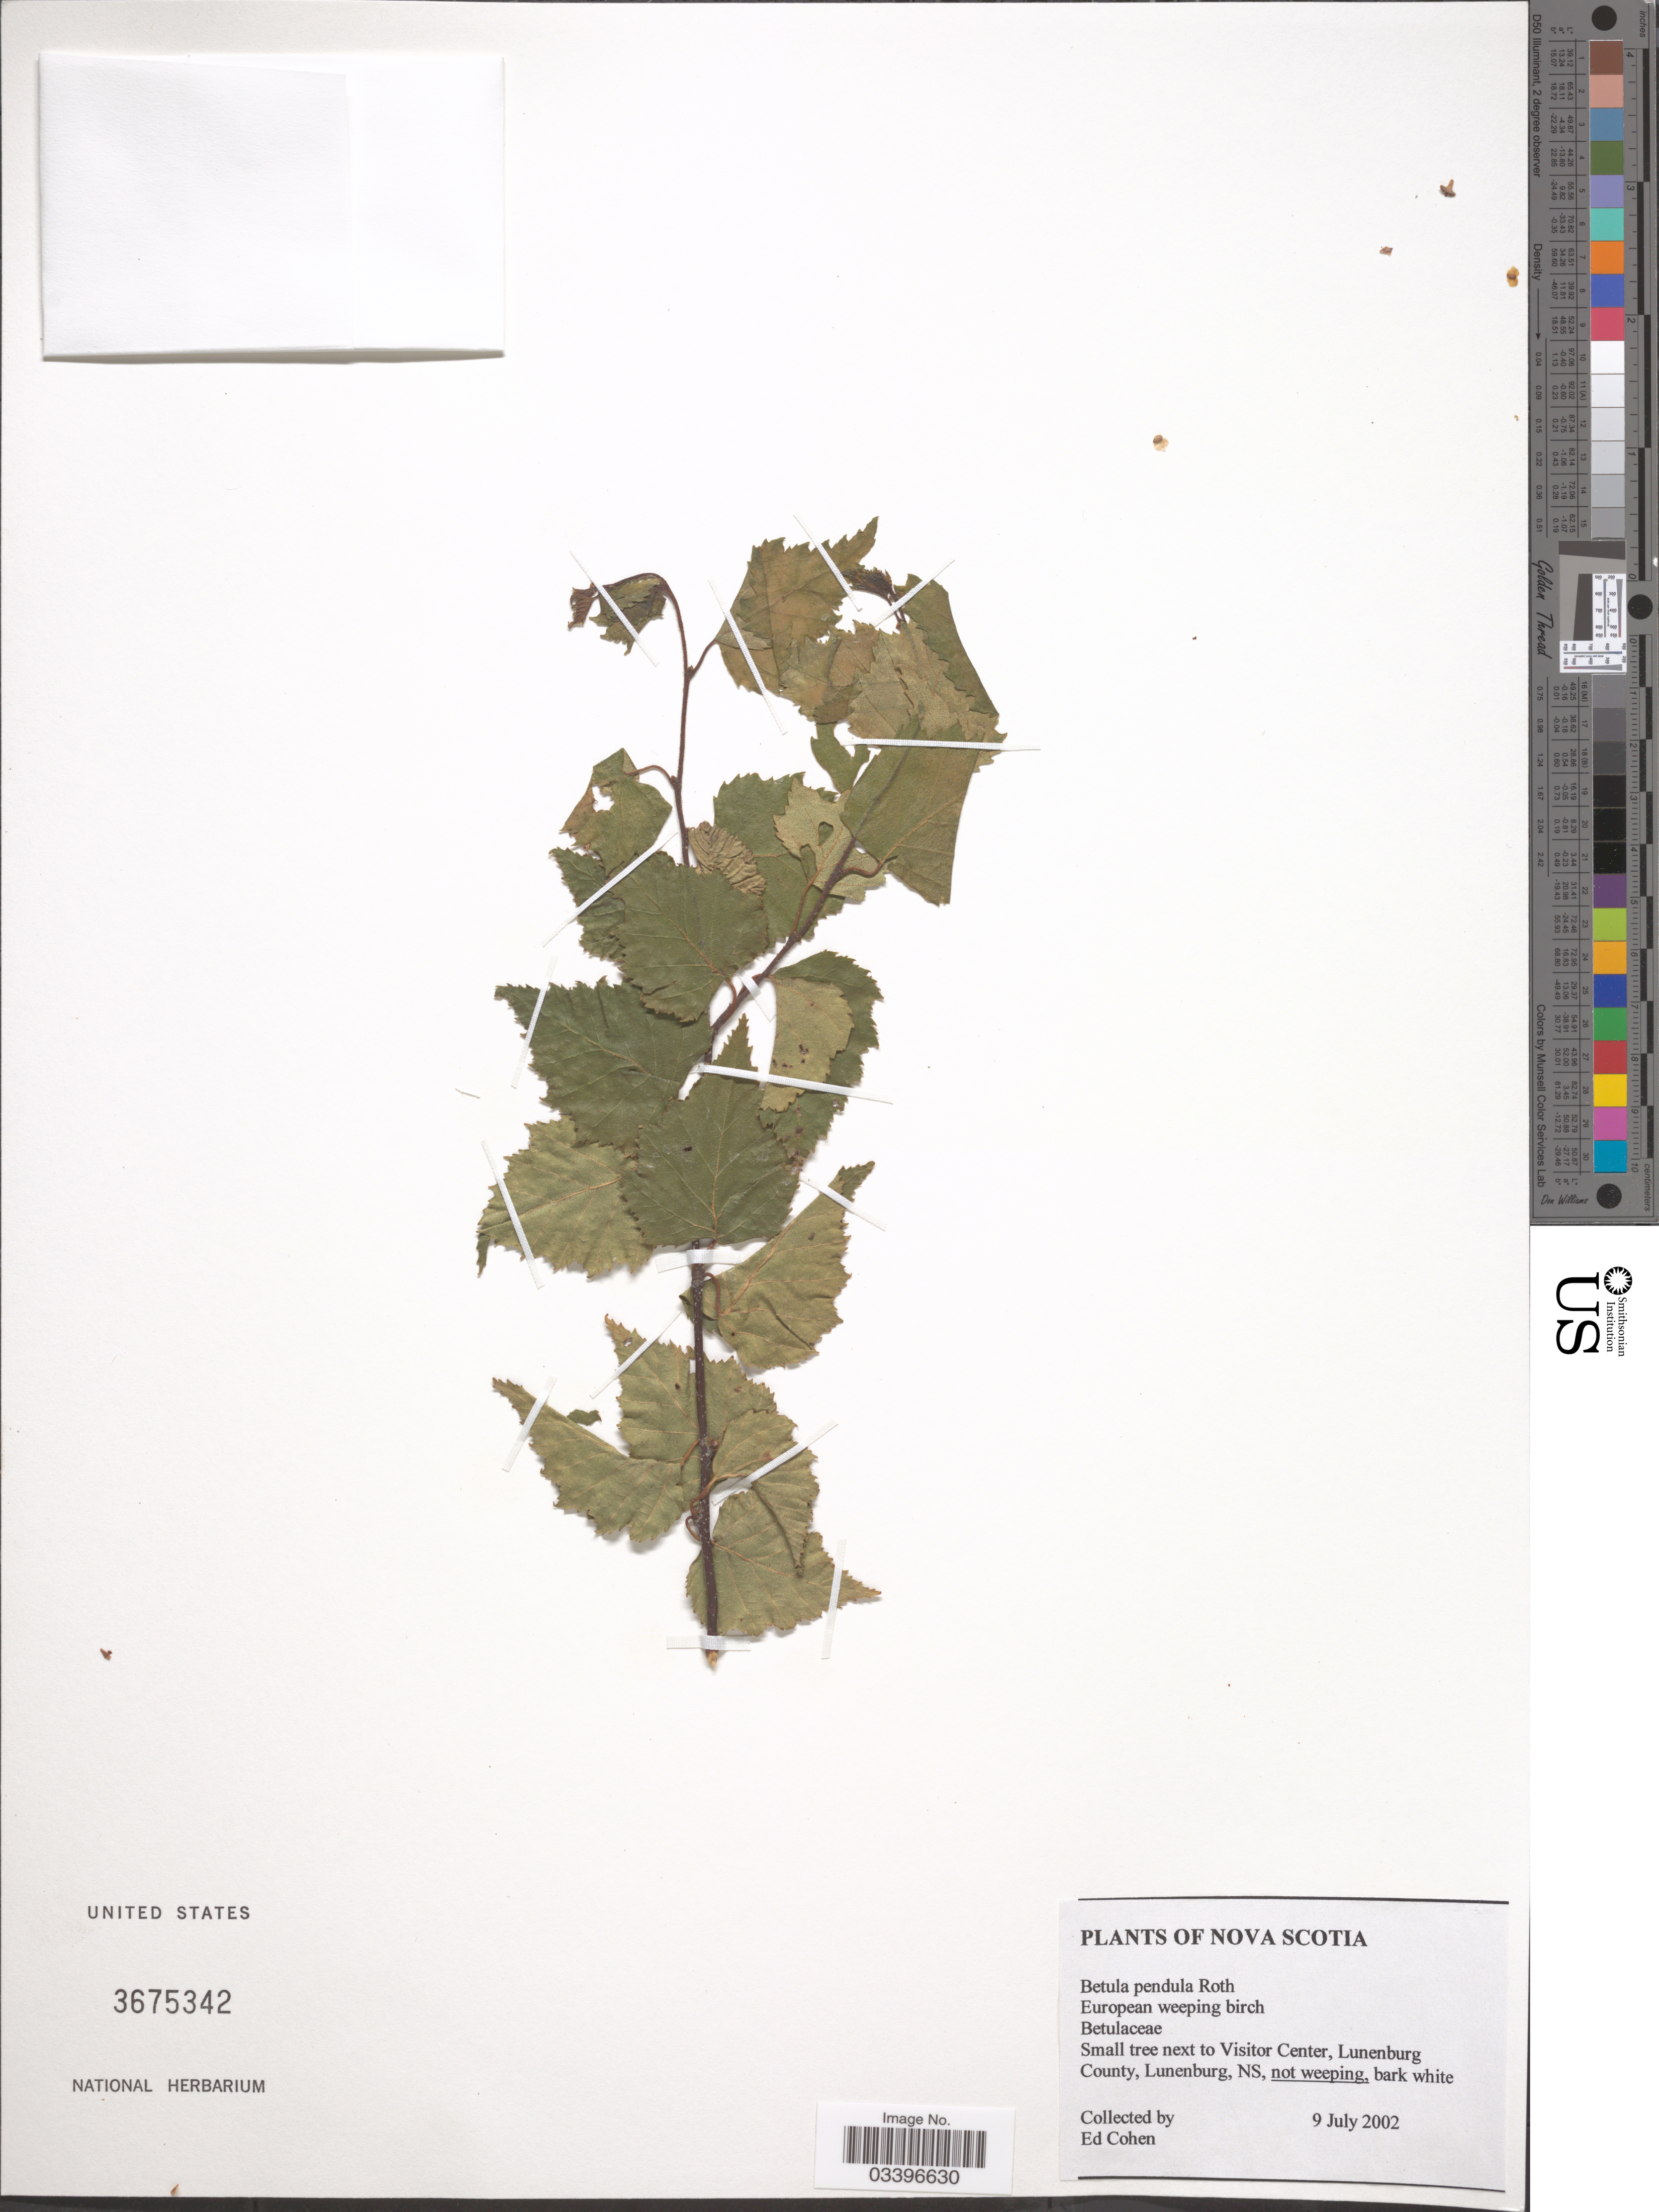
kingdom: Plantae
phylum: Tracheophyta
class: Magnoliopsida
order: Fagales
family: Betulaceae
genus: Betula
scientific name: Betula pendula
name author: Roth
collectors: E. Cohen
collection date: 2002-07-09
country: Canada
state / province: Nova Scotia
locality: Small tree next to Visitor Center, Lunenburg County, Lunenburg, NS.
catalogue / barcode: US 3675342